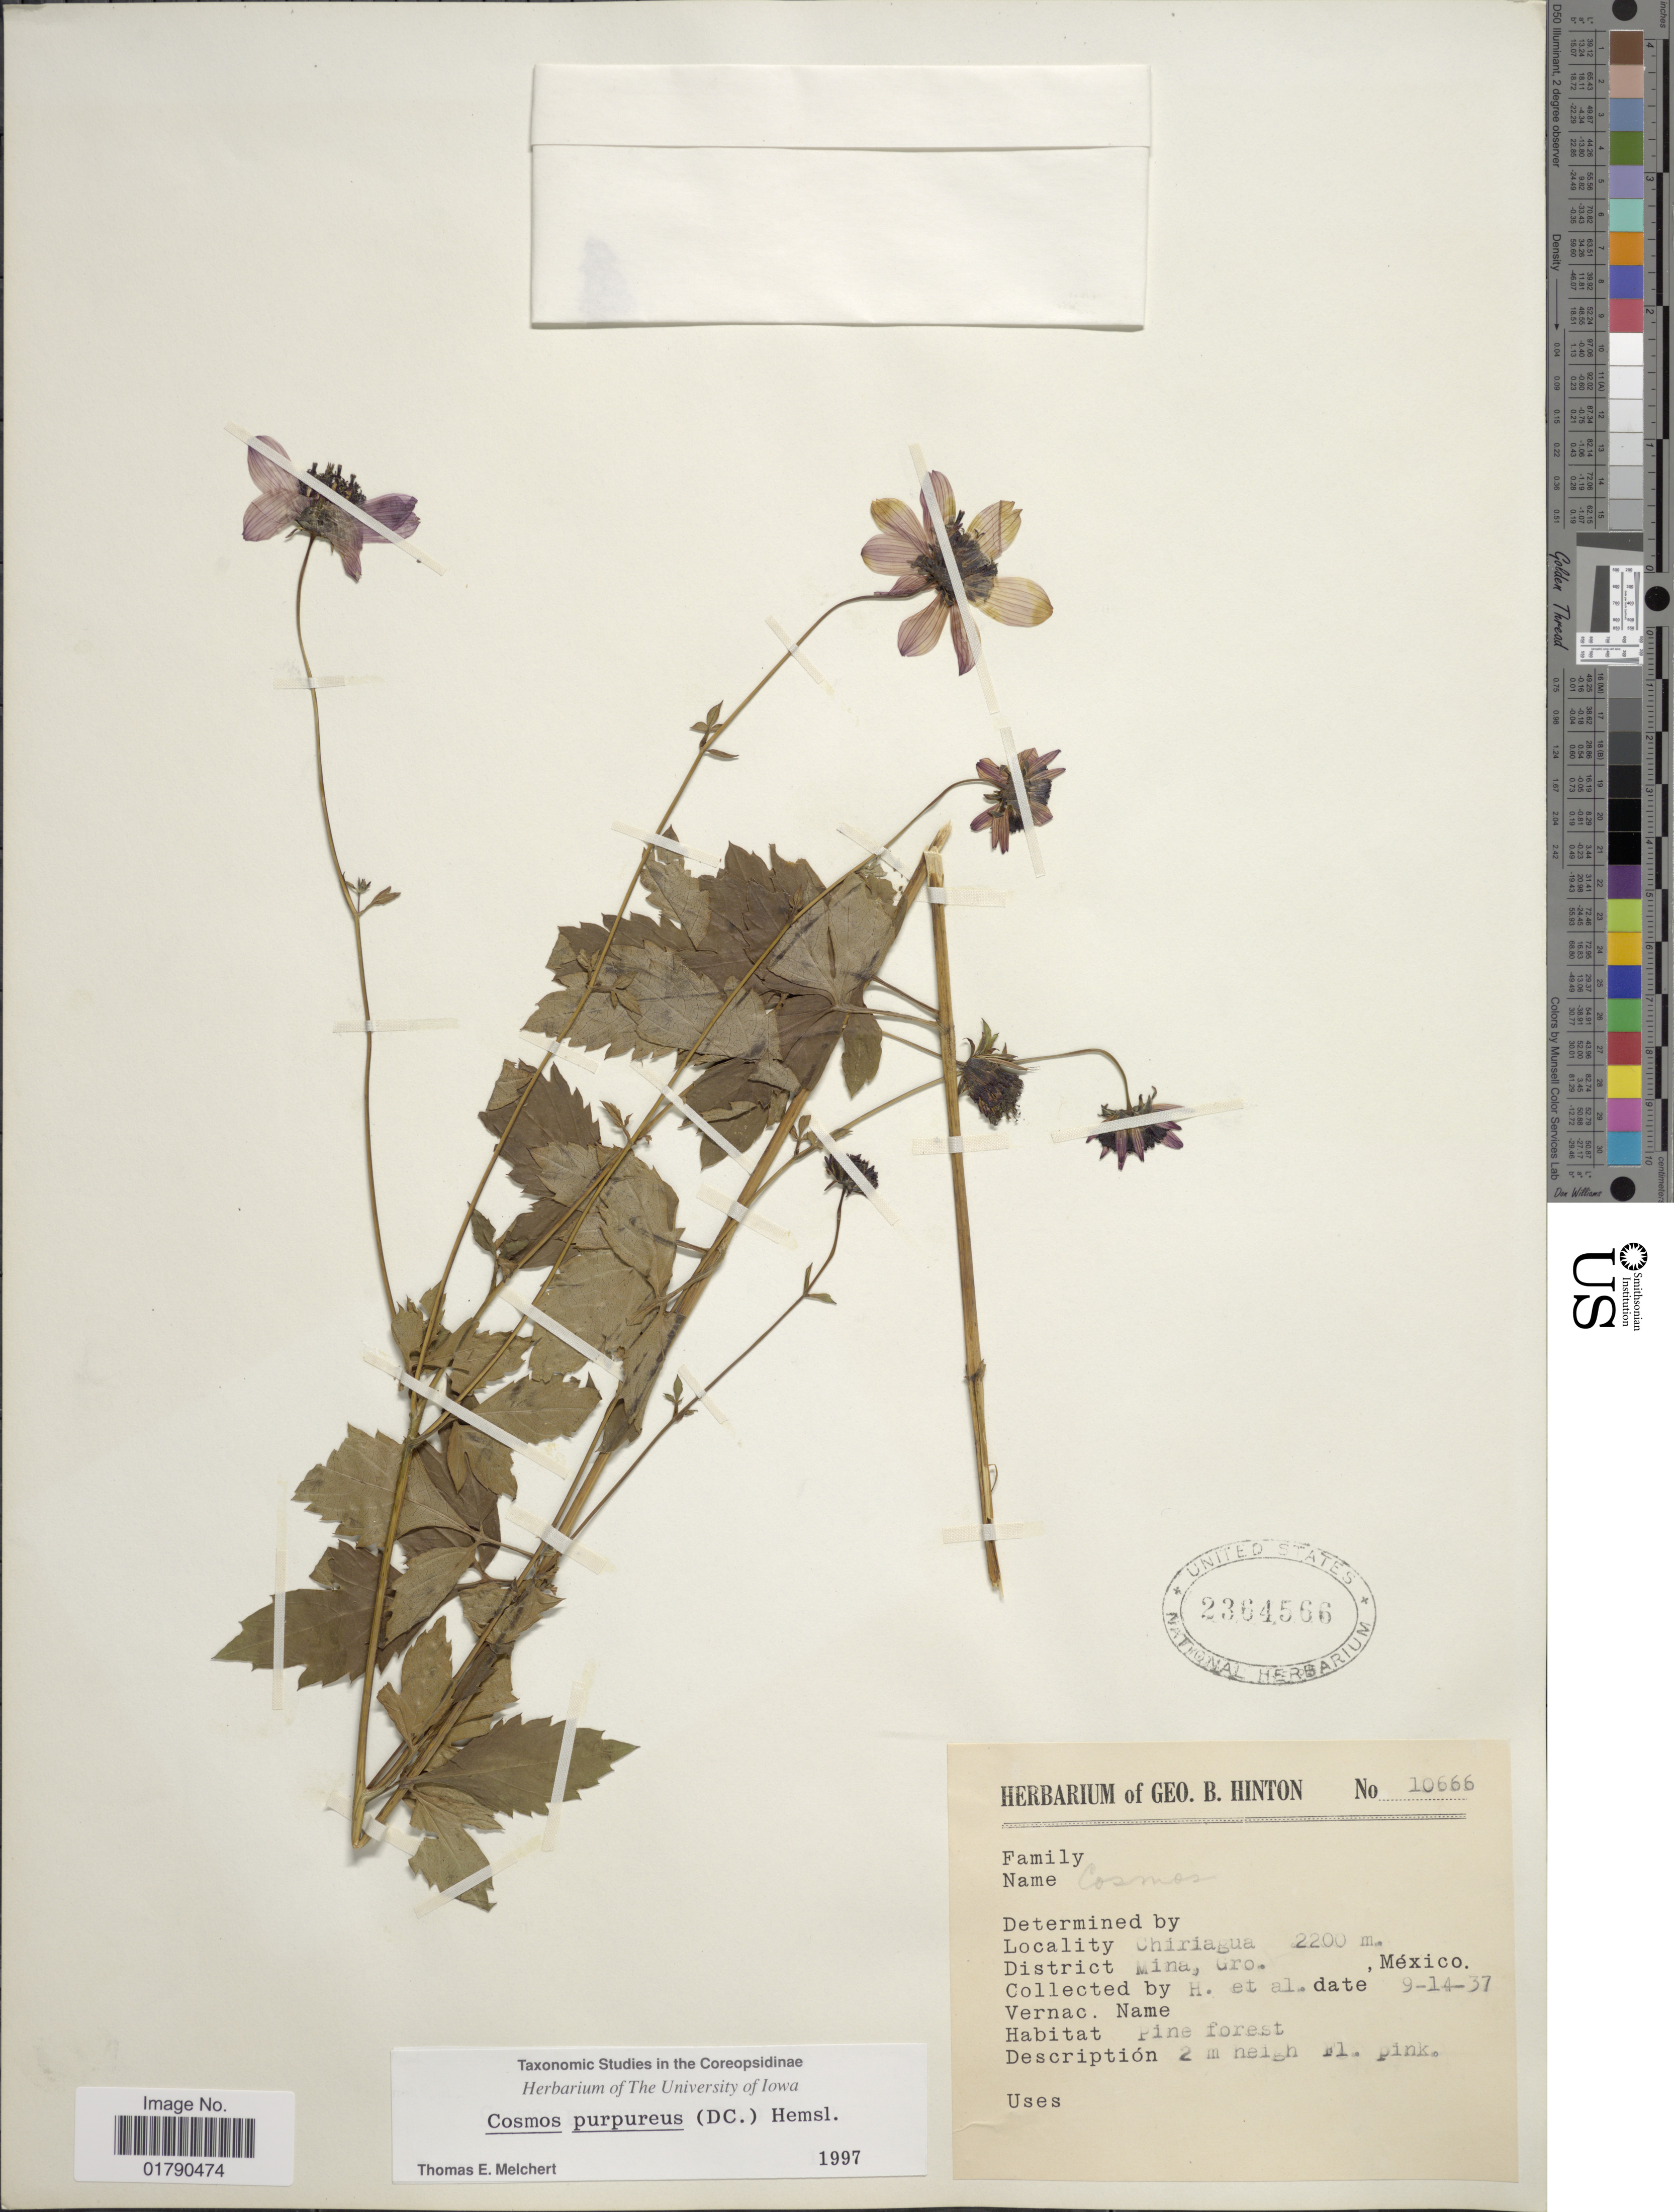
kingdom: Plantae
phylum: Tracheophyta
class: Magnoliopsida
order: Asterales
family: Asteraceae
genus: Cosmos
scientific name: Cosmos pupureus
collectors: G. B. Hinton & et al.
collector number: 10666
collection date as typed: Transcribed d/m/y: 14/9/37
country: Mexico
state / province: Guerrero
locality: Chiriagua, District Mina, Gro.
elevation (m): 2200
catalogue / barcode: US 2364566